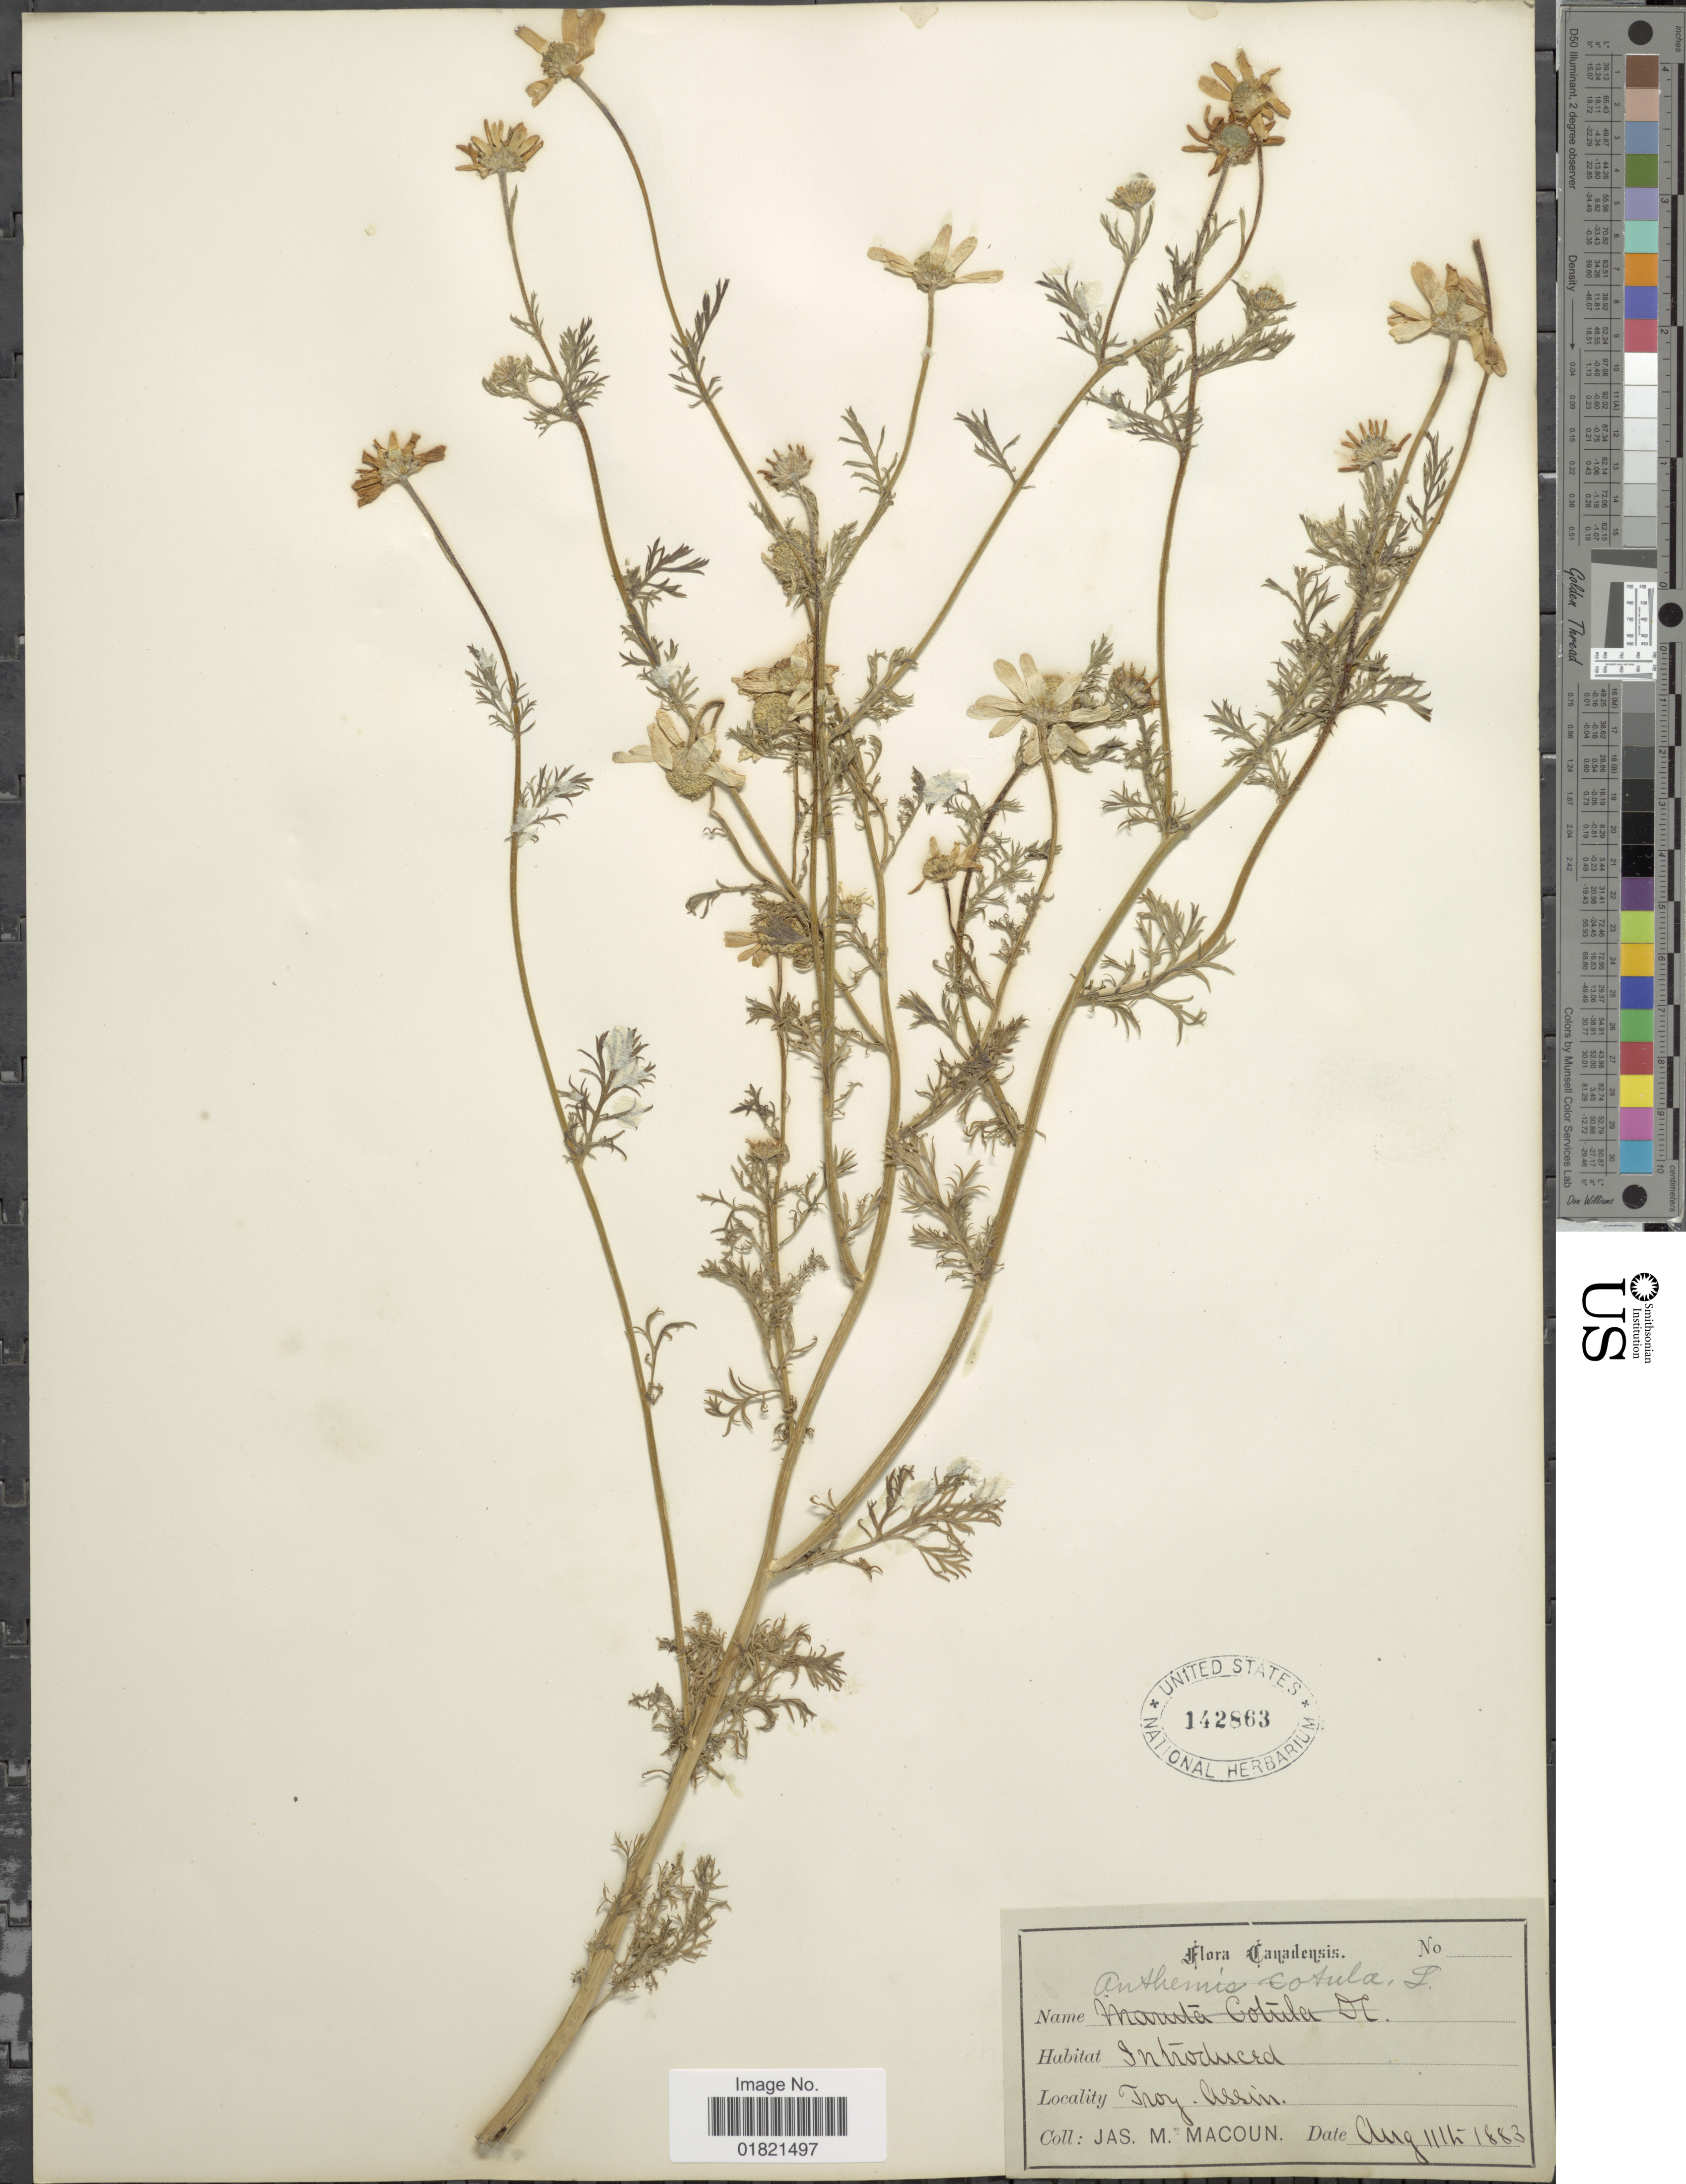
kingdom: Plantae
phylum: Tracheophyta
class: Magnoliopsida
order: Asterales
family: Asteraceae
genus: Anthemis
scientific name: Anthemis cotula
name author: L.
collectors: J. M. Macoun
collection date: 1883-08-11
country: Canada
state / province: Saskatchewan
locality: Troy, Assin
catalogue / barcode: US 142863